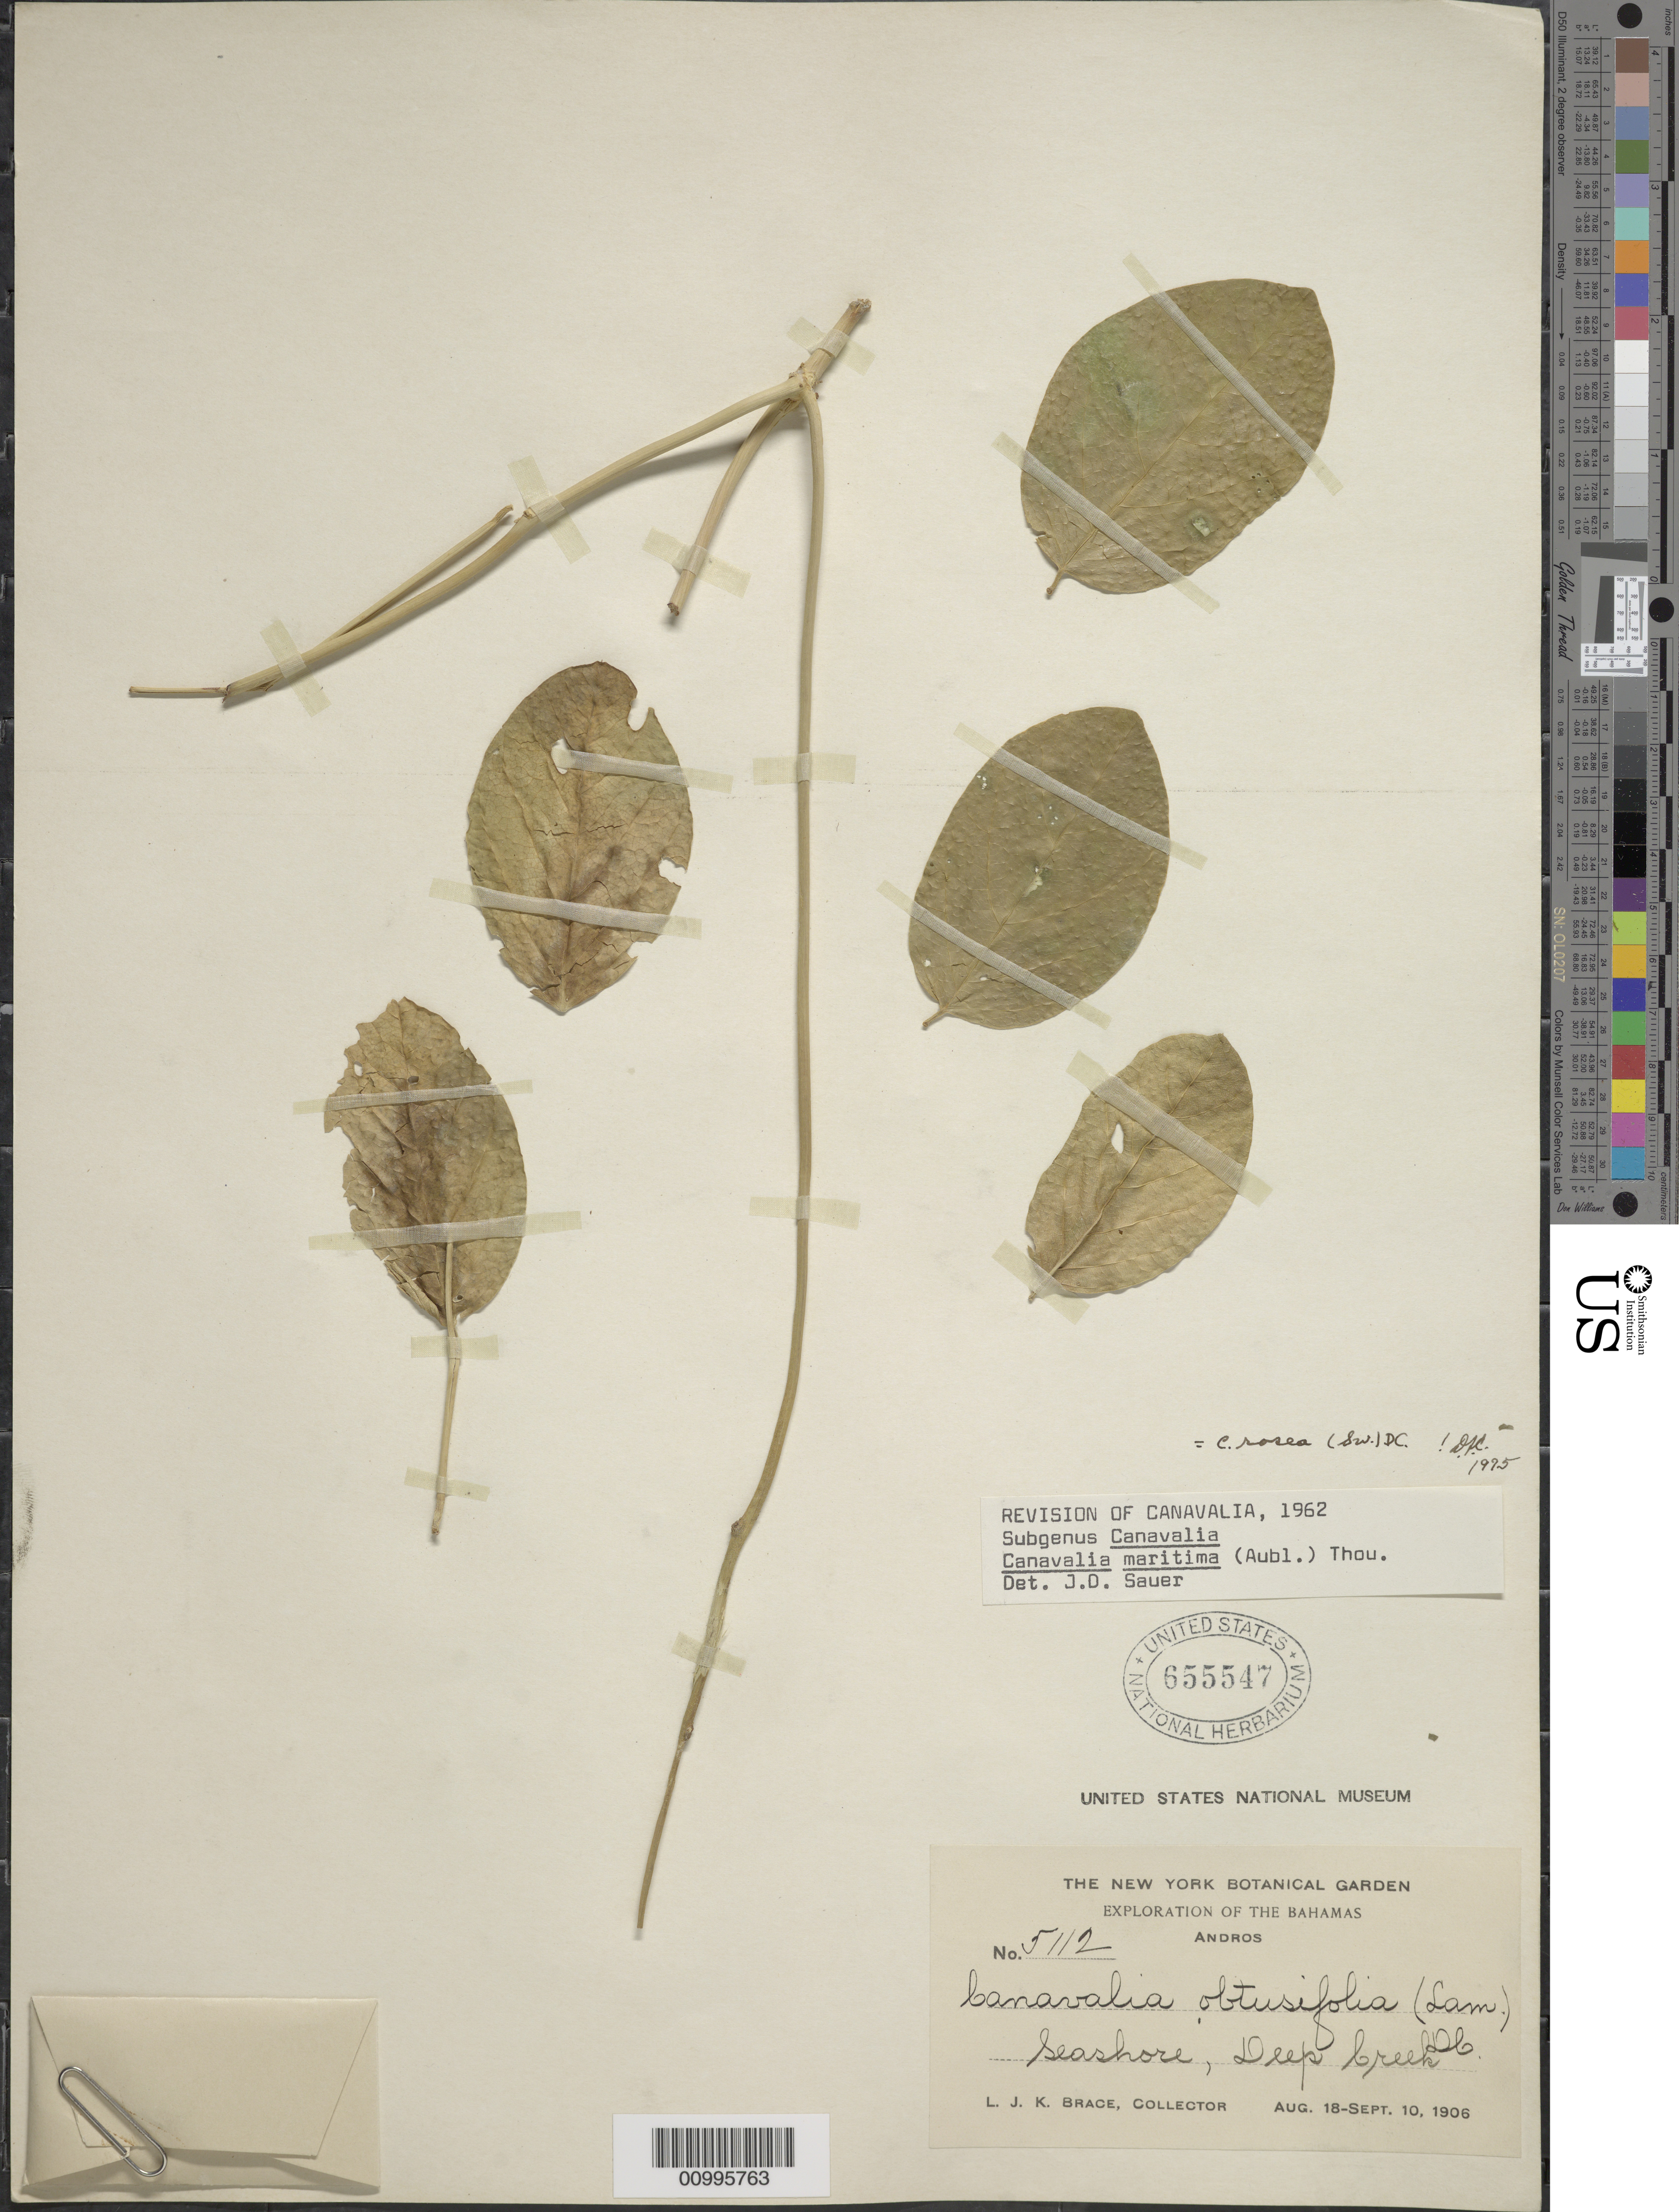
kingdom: Plantae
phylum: Tracheophyta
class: Magnoliopsida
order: Fabales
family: Fabaceae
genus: Canavalia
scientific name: Canavalia rosea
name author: (Sw.) DC.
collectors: L. J. K. Brace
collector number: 5112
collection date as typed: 18 Aug 1906 to 10 Sep 1906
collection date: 1906-08-18/1906-09-10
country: Bahamas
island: Andros I.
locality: Seashore, Deep Creek.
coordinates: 0 N, 0 E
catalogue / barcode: US 655547